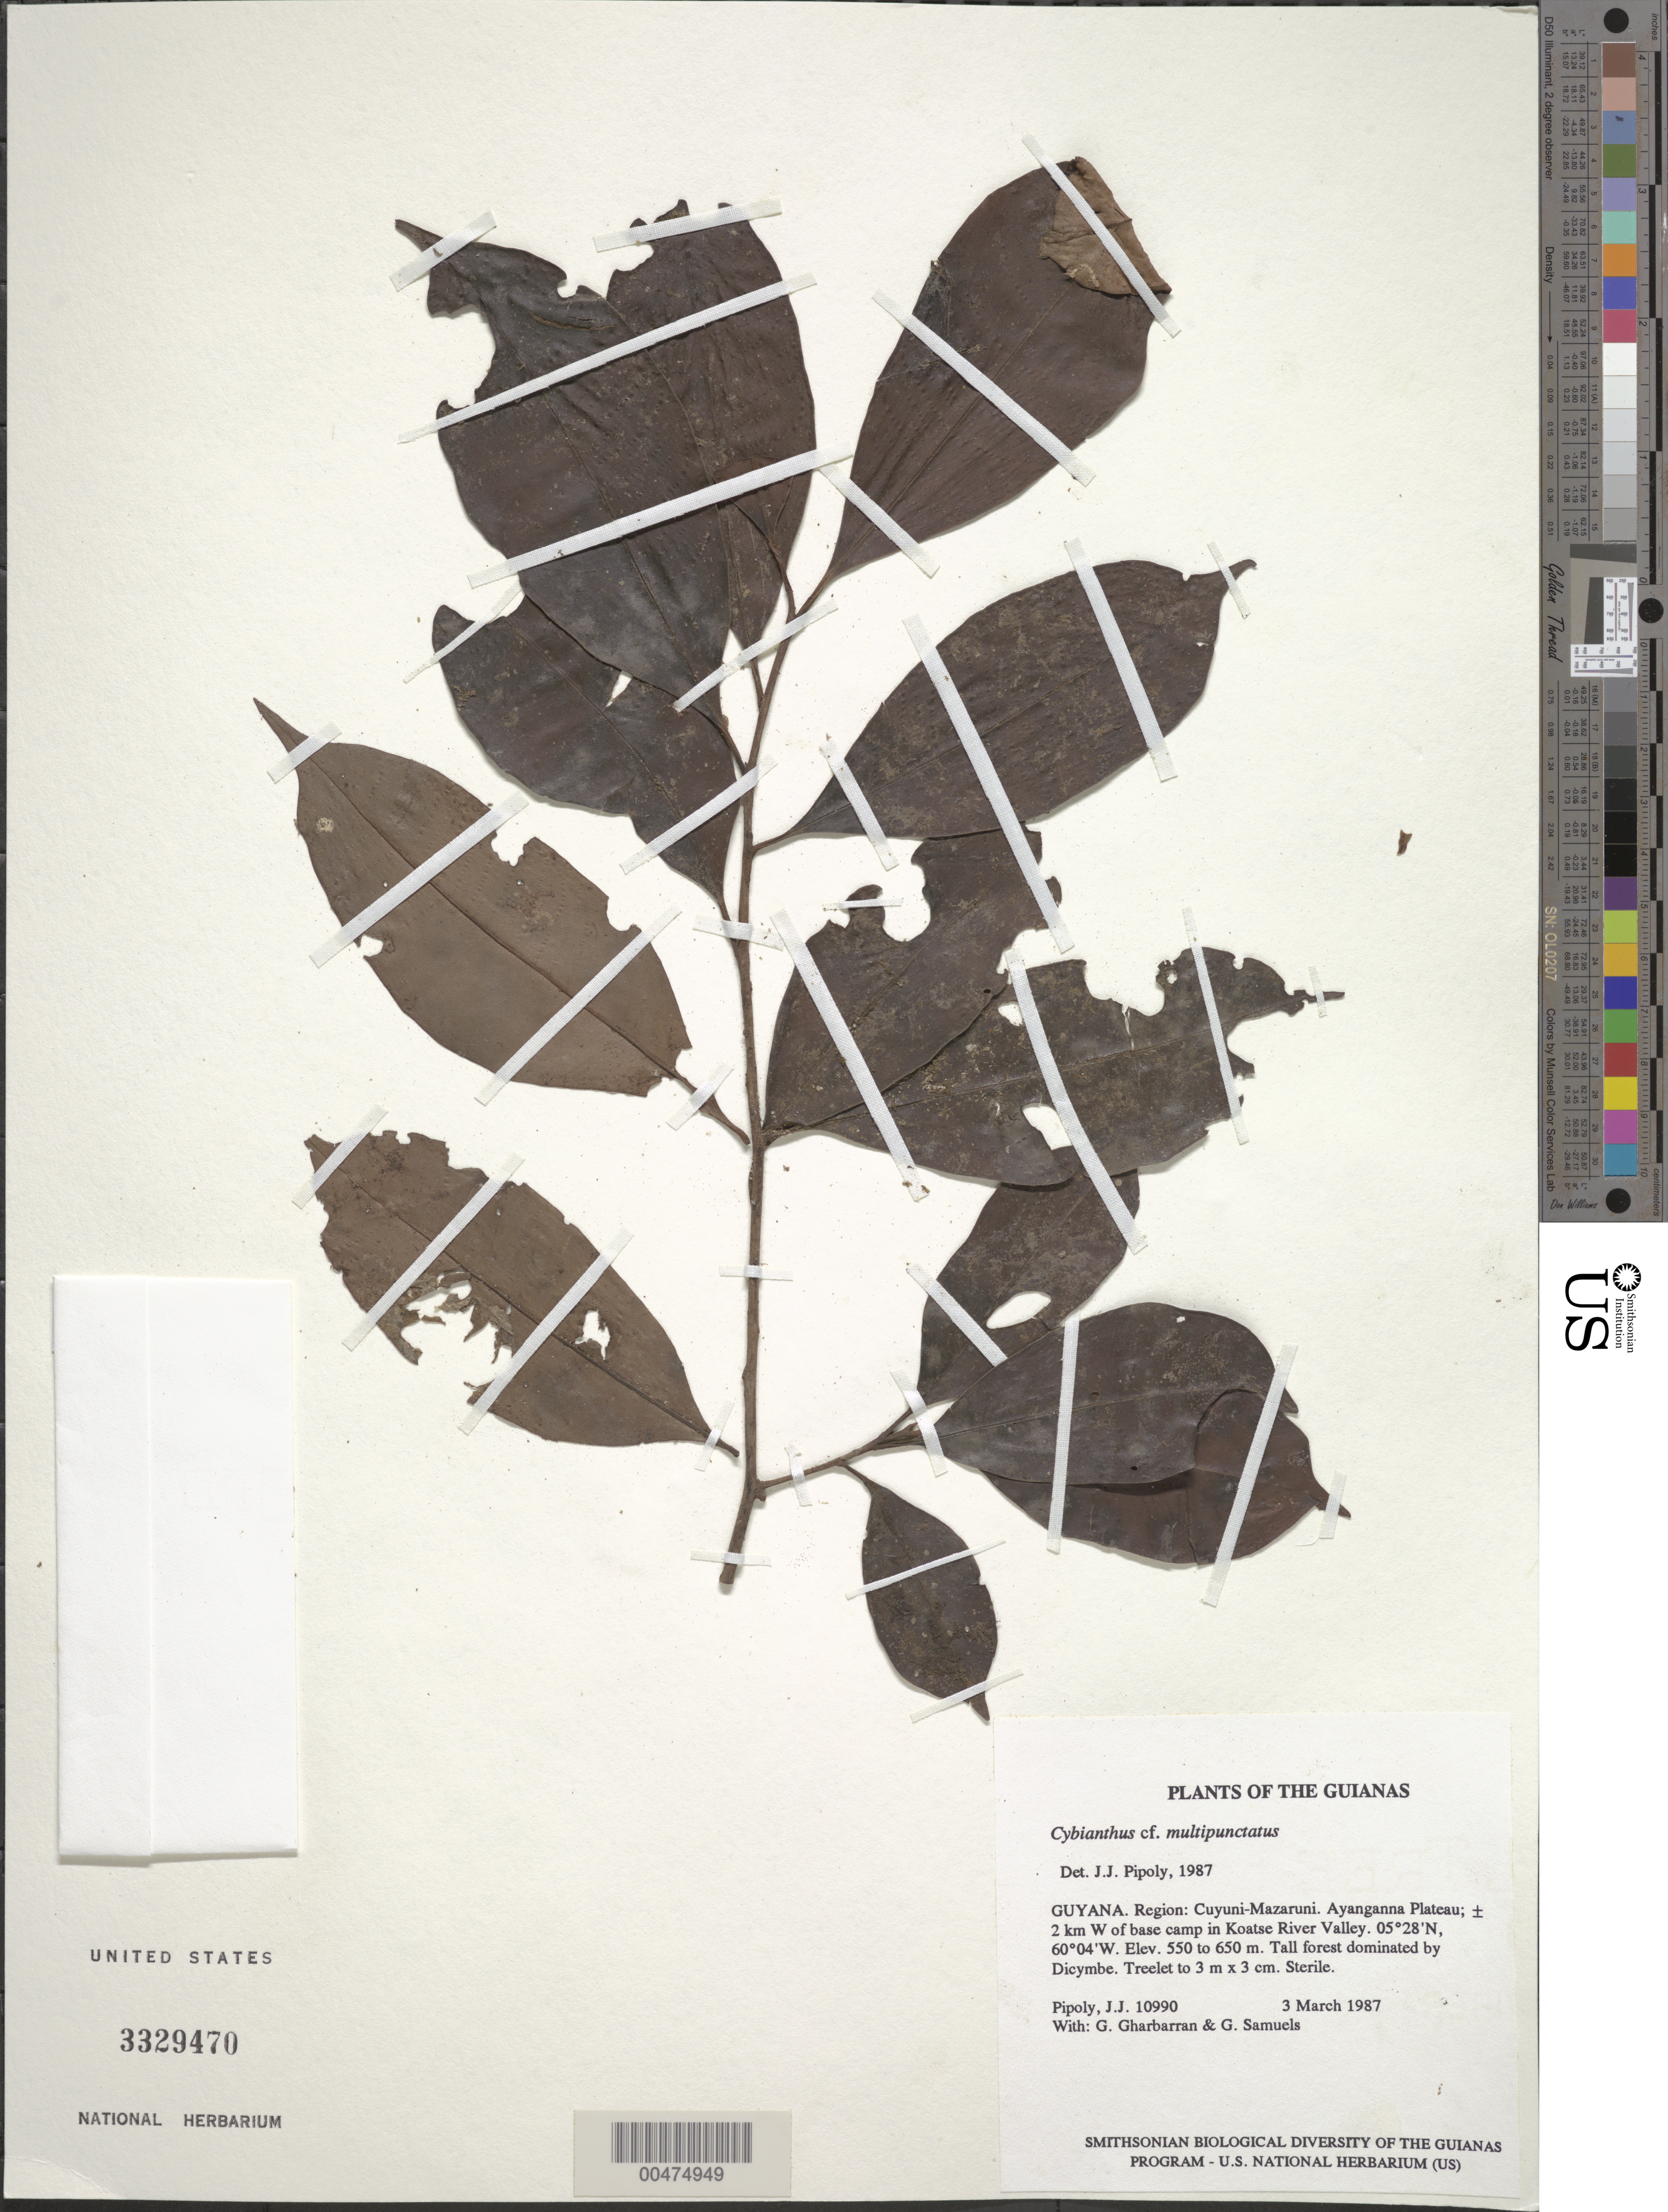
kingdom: Plantae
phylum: Tracheophyta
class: Magnoliopsida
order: Ericales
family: Primulaceae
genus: Cybianthus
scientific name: Cybianthus guyanensis subsp. multipunctatus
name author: (A. DC.) Pipoly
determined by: Pipoly, J. J., III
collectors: J. J. Pipoly, G. Gharbarran & G. Samuels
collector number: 10990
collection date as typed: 3 March 1987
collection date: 1987-03-03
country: Guyana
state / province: Cuyuni-Mazaruni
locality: Ayanganna Plateau; ± 2 km W of base camp in Koatse River Valley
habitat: Tall forest dominated by Dicymbe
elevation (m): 550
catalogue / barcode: US 3329470